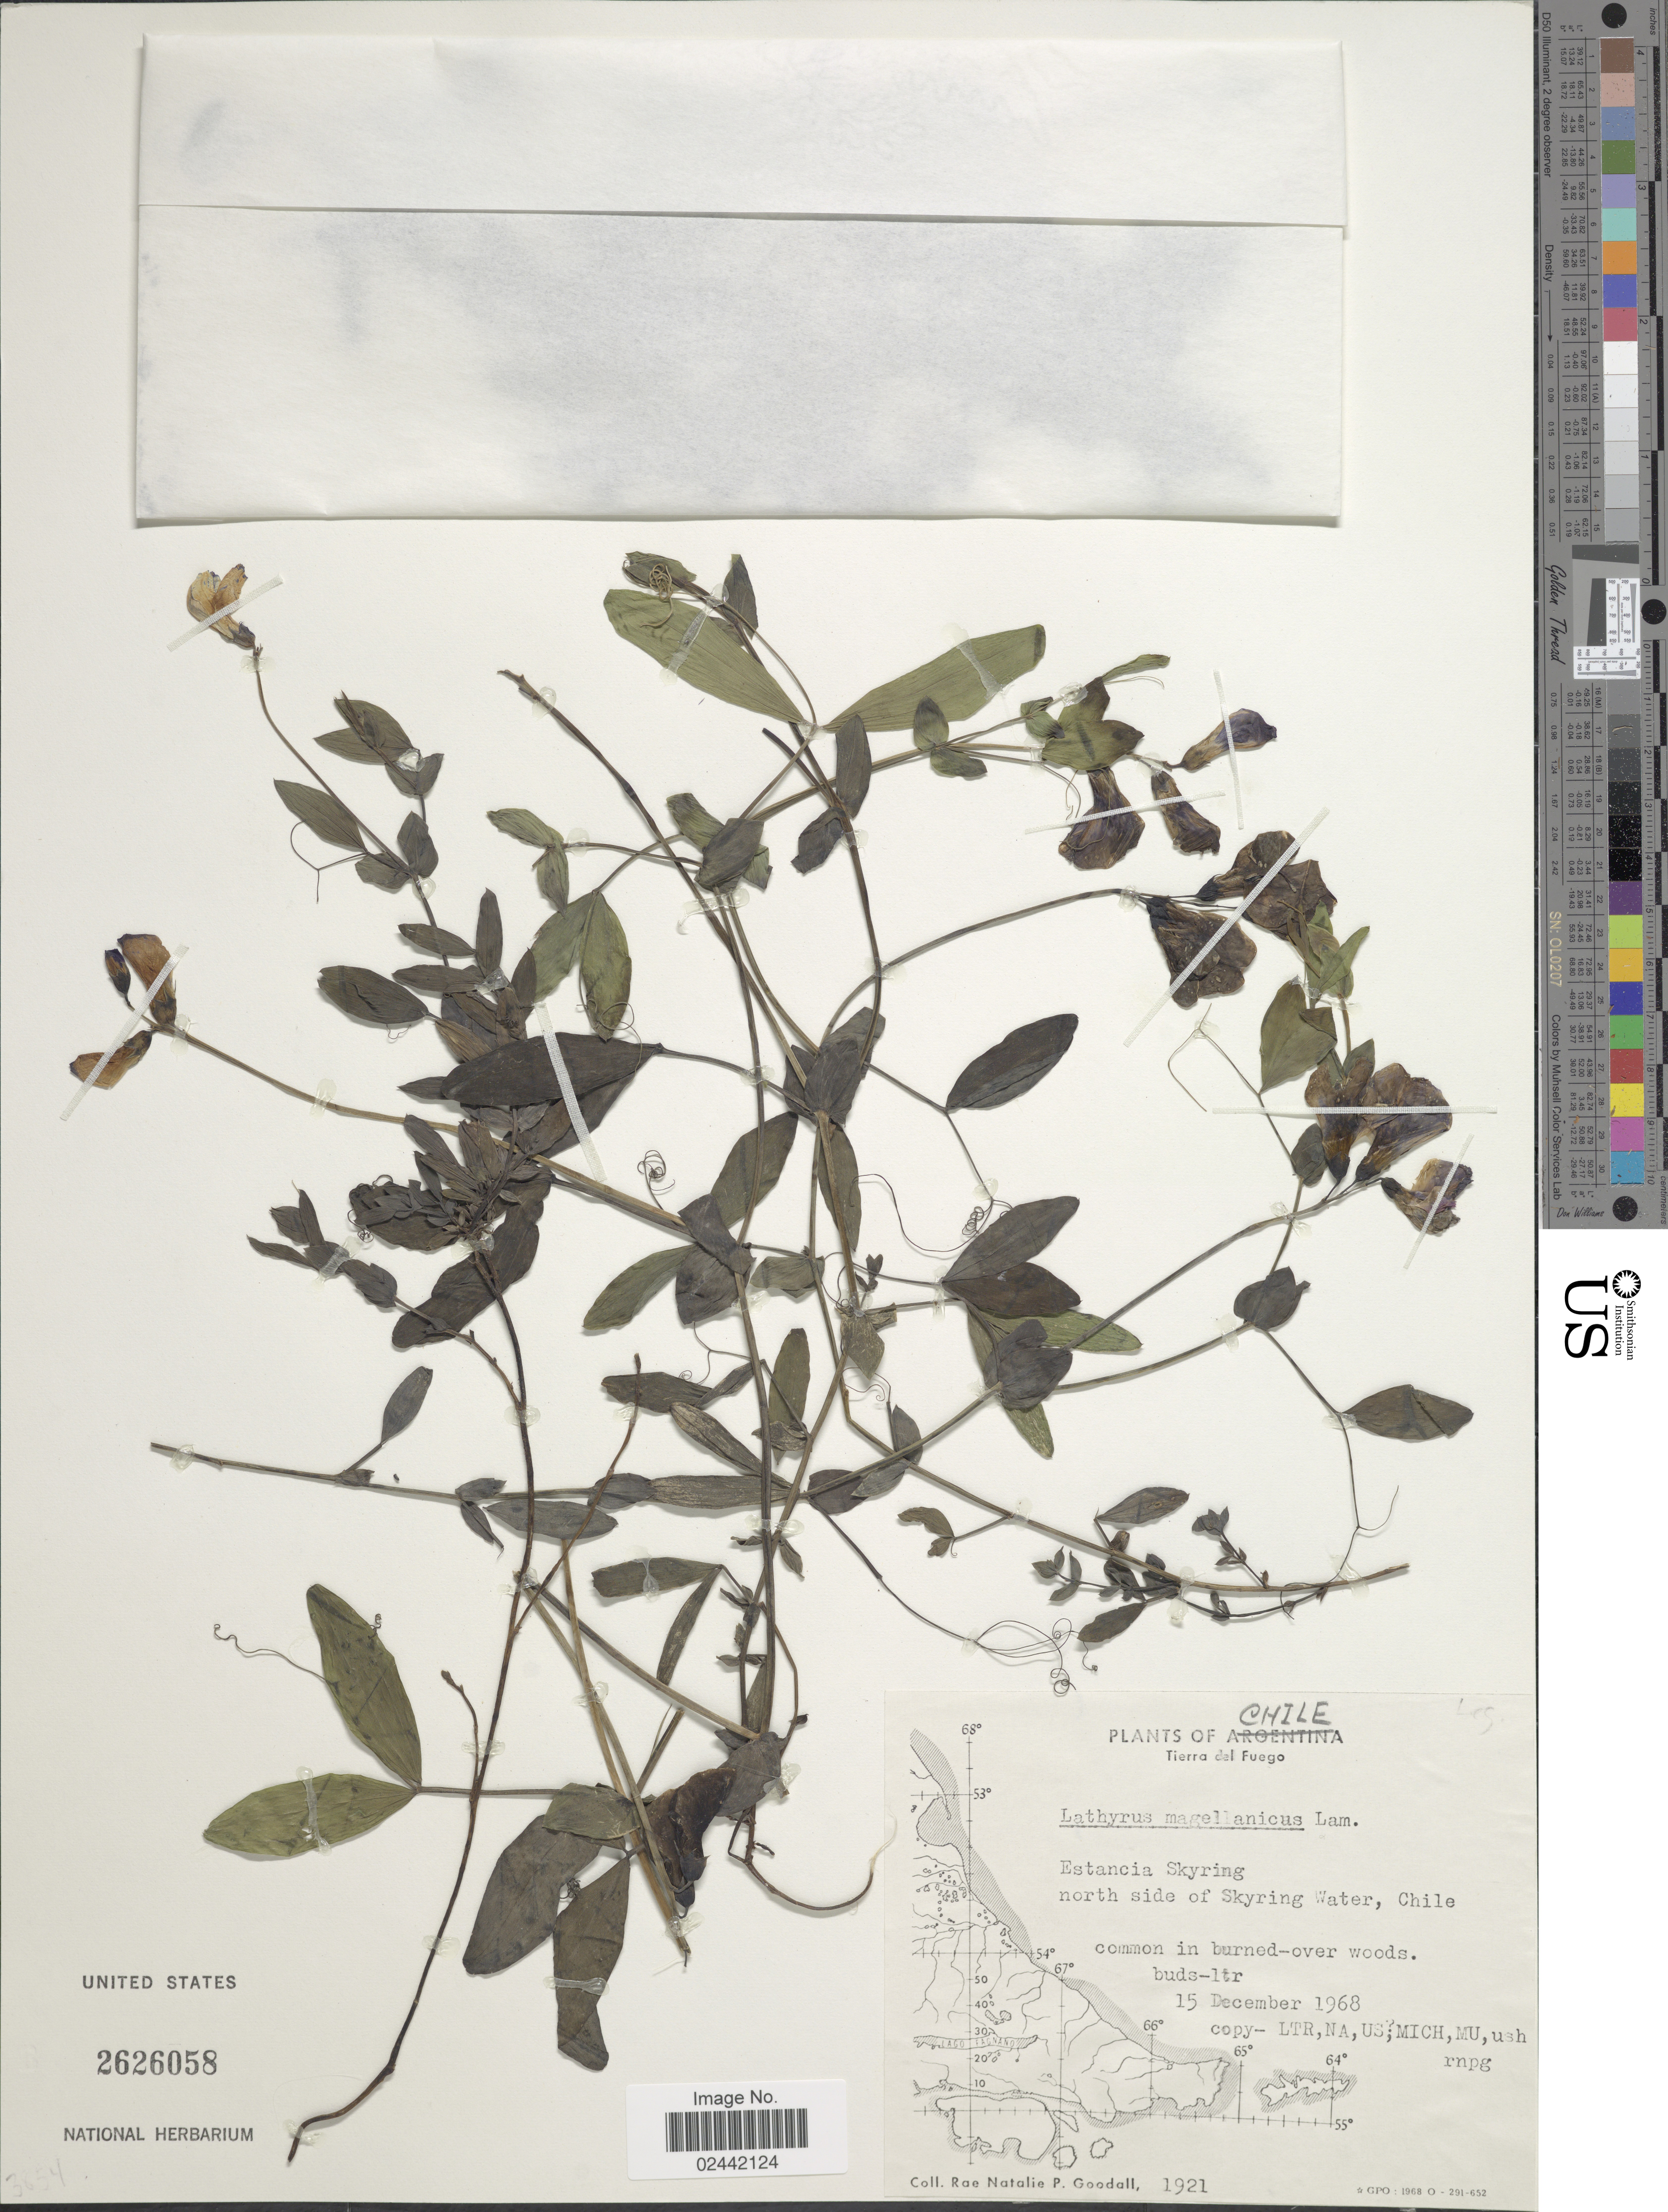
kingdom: Plantae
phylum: Tracheophyta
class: Magnoliopsida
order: Fabales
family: Fabaceae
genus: Lathyrus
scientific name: Lathyrus magellanicus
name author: Lam.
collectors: R. Goodall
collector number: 1921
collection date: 1968-12-15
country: Chile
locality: Tierra del Fuego. Estancia Skyring north side of Skyring Water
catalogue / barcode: US 2626058